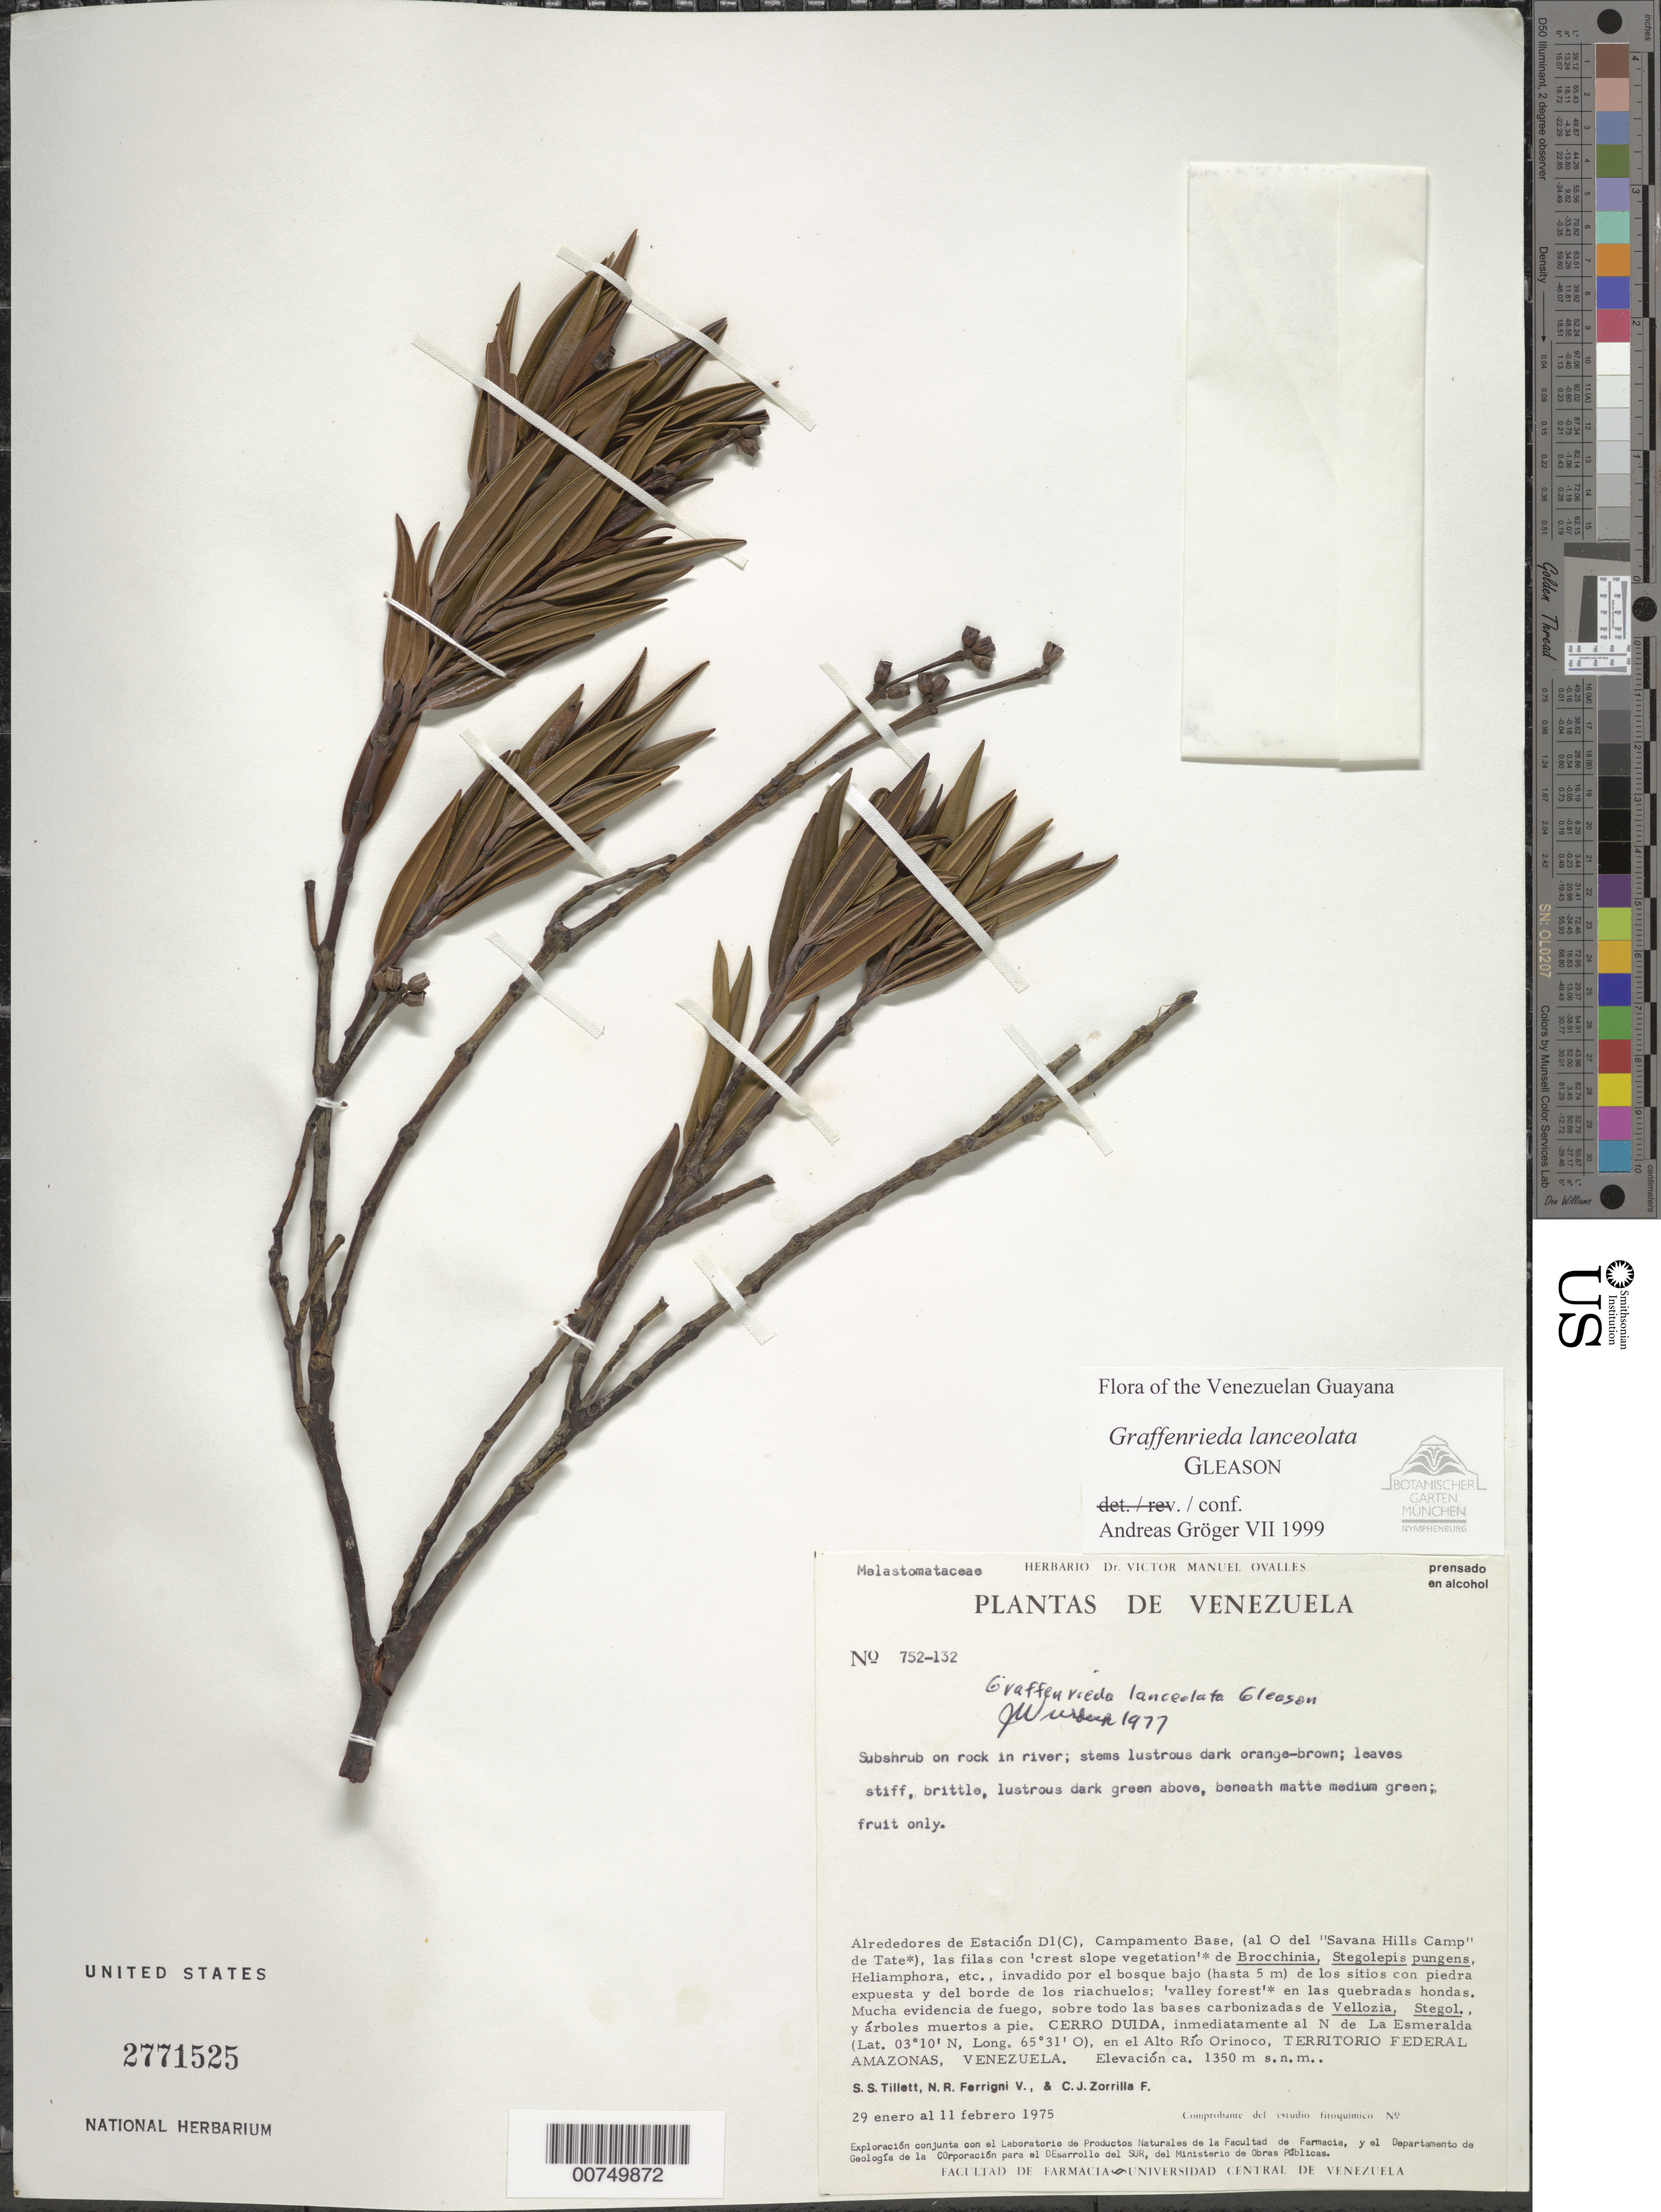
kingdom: Plantae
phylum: Tracheophyta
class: Magnoliopsida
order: Myrtales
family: Melastomataceae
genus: Graffenrieda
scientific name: Graffenrieda lanceolata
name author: Gleason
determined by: Gröger, A.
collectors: S. S. Tillett, N. Ferrigni V. & C. Zorrilla F.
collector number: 752 132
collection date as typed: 29-Jan-75 to 11-Feb-75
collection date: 1975-01-29/1975-02-11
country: Venezuela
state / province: Amazonas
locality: Cerro Duida, N de La Esmeralda, Alto Río Orinoco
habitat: On rock in river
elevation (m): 1350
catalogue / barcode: US 2771525